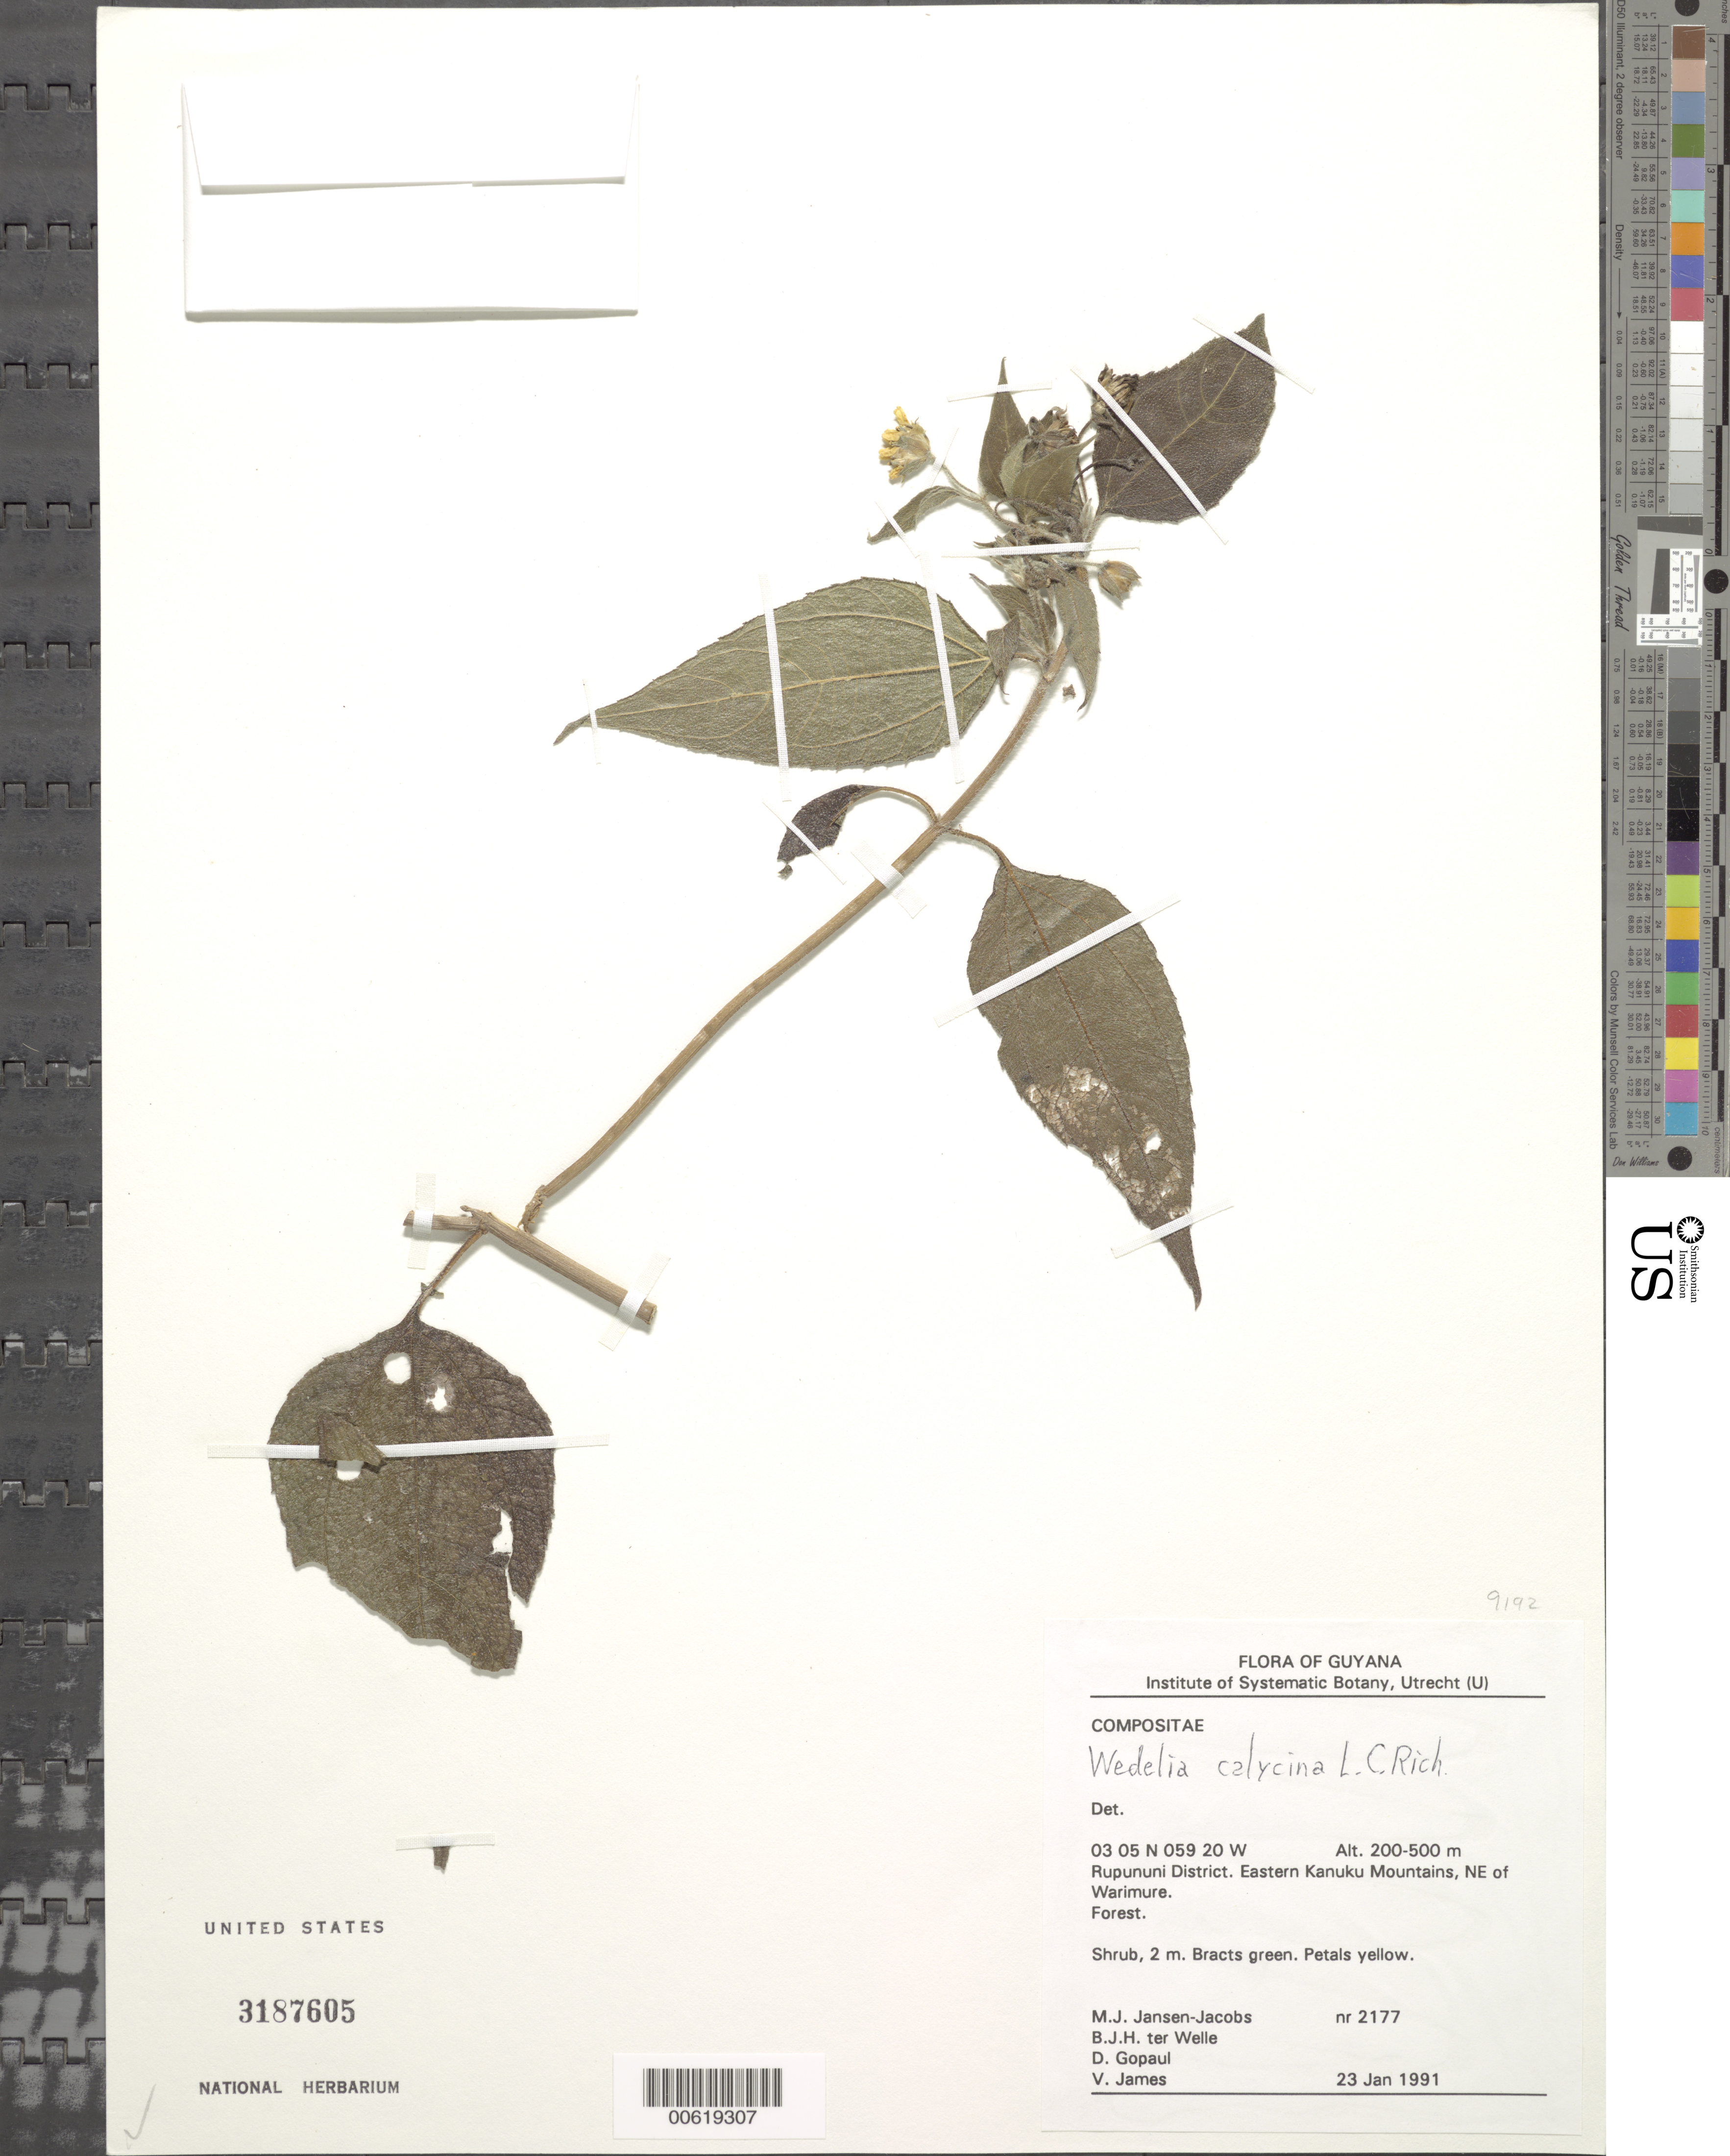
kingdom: Plantae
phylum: Tracheophyta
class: Magnoliopsida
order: Asterales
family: Asteraceae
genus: Wedelia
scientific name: Wedelia calycina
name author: Rich.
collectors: M. J. Jansen-Jacobs, B. Welle, D. Gopaul & V. James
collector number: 2177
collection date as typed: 23-Jan-91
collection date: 1991-01-23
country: Guyana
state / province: U. Takutu-U. Essequibo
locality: Warimure, NE of, eastern Kanuku Mts., Rupununi District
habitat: Forest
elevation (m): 200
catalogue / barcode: US 3187605